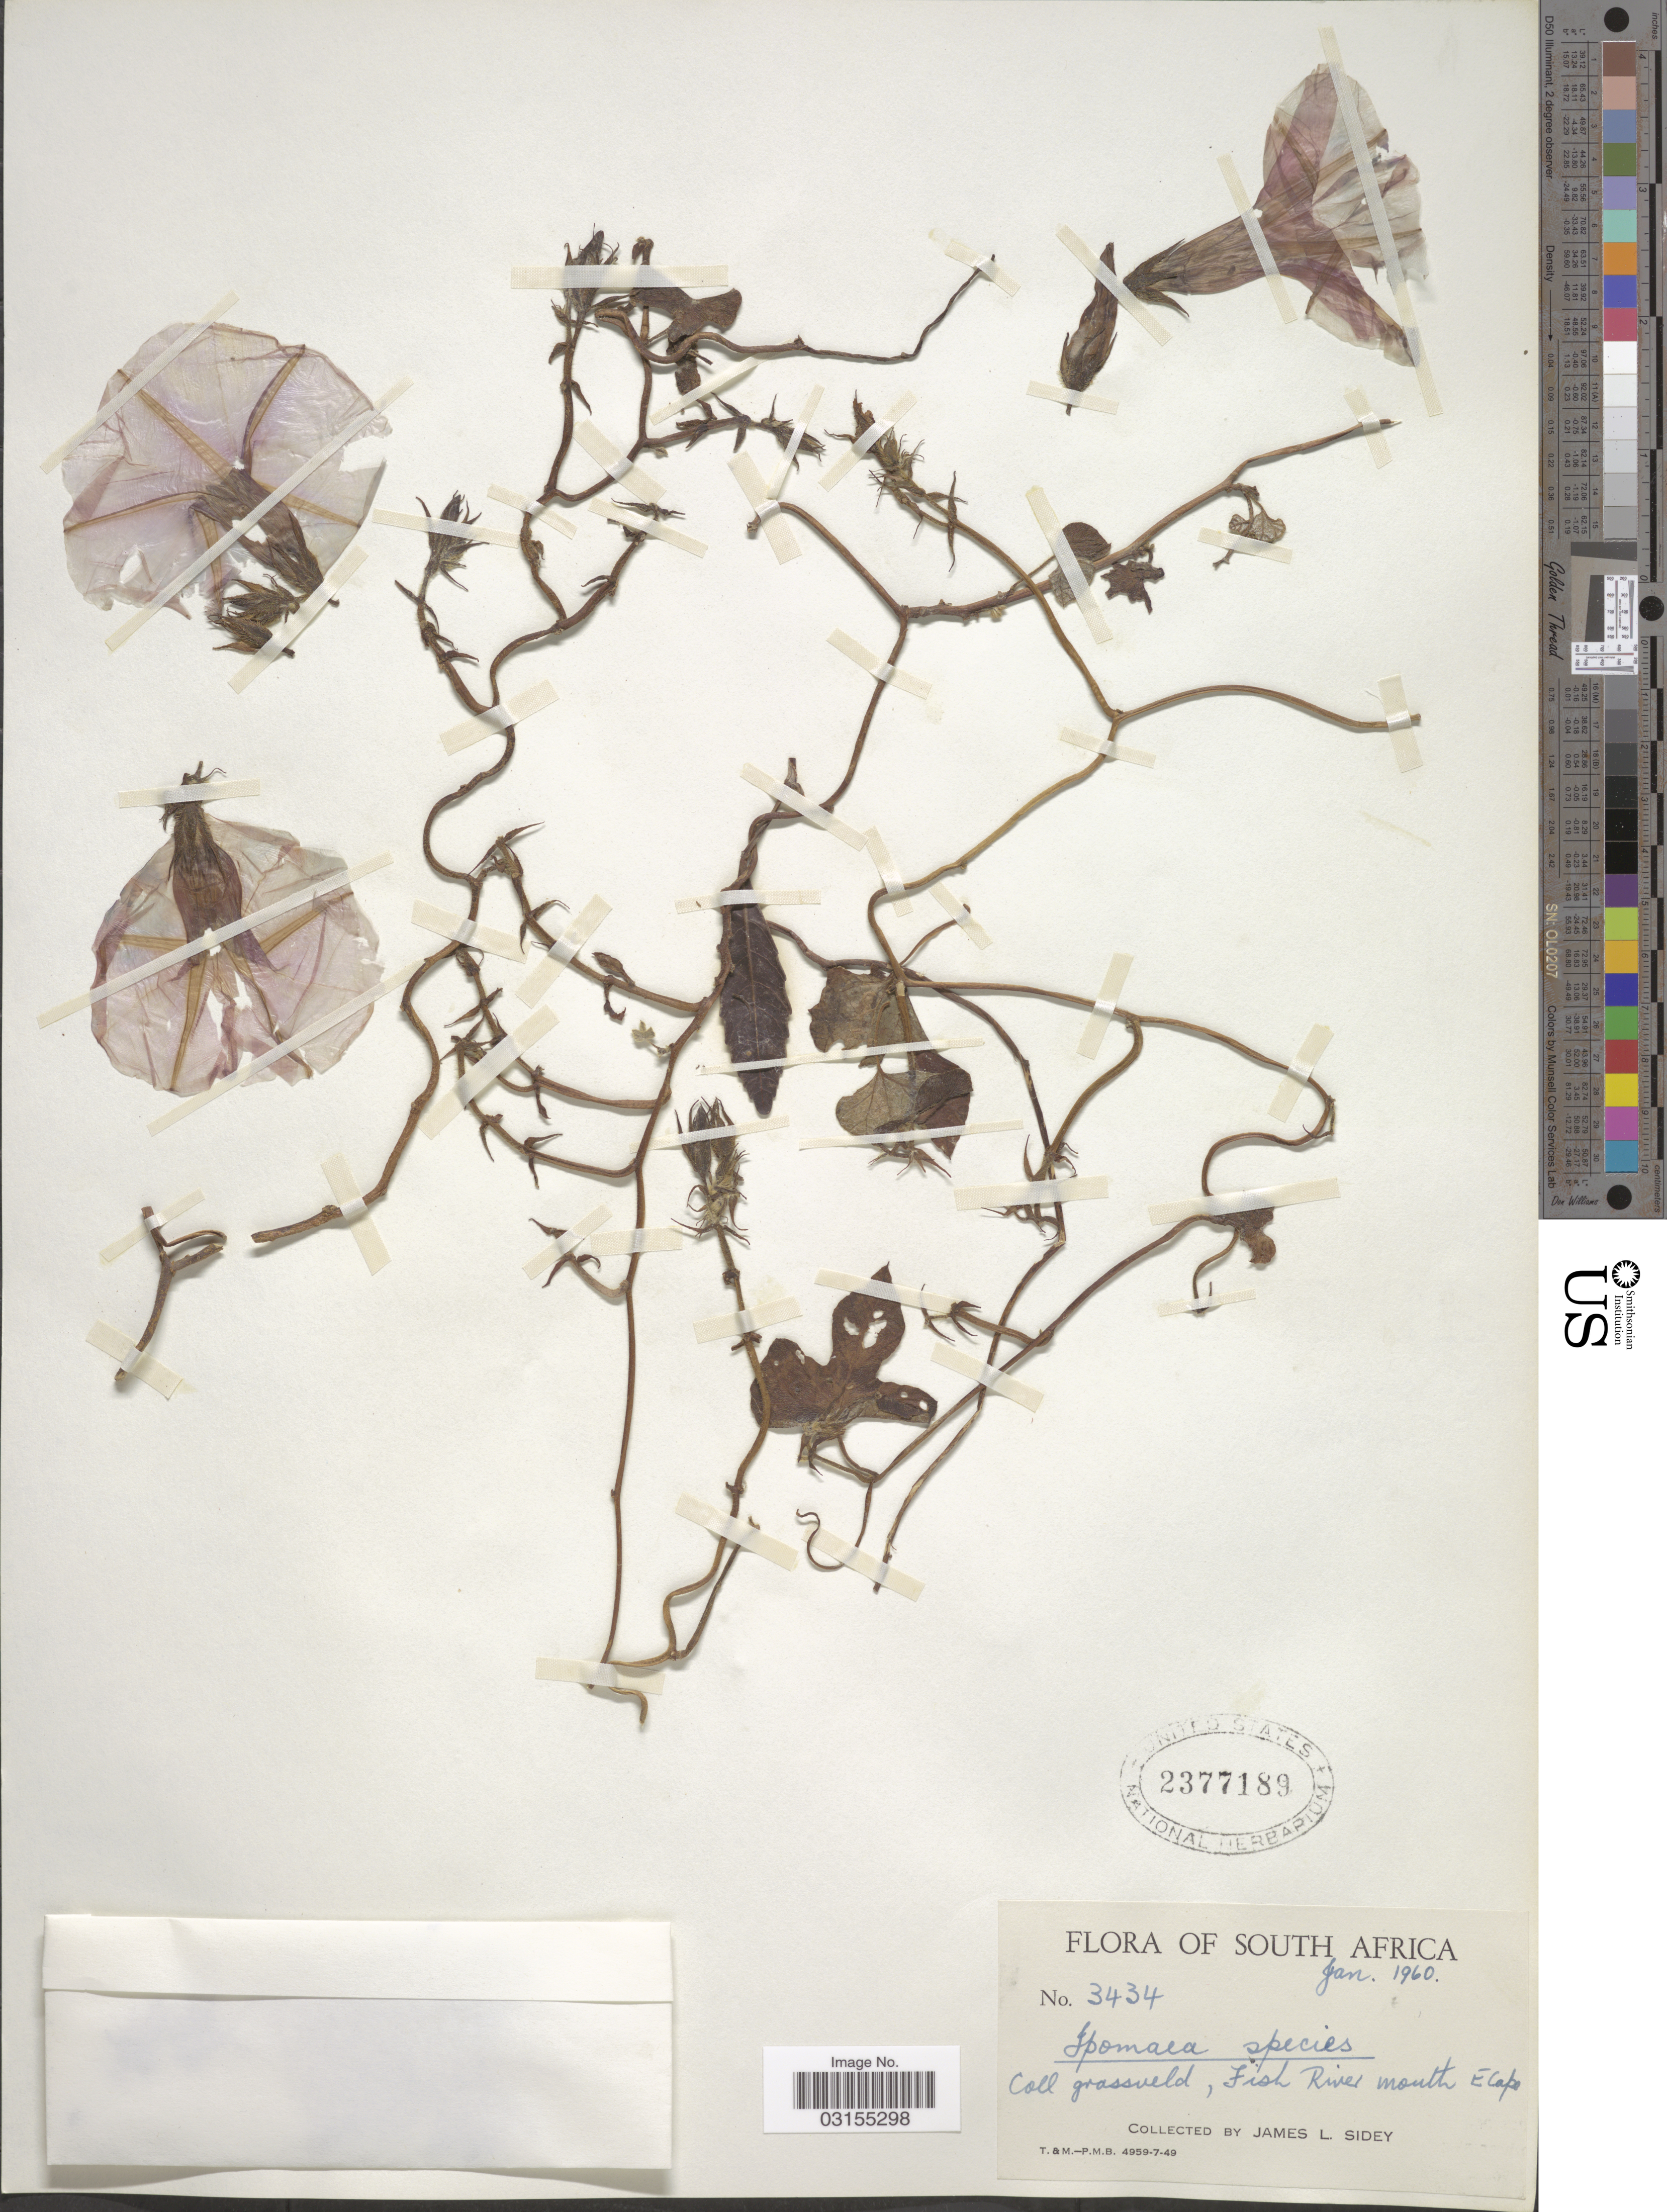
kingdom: Plantae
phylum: Tracheophyta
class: Magnoliopsida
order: Solanales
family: Convolvulaceae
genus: Ipomoea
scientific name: Ipomoea sp.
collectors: J. L. Sidey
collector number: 3434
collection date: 1960-01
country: South Africa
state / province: Eastern Cape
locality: Grassveld, Fish River mouth E Cape.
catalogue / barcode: US 2377189